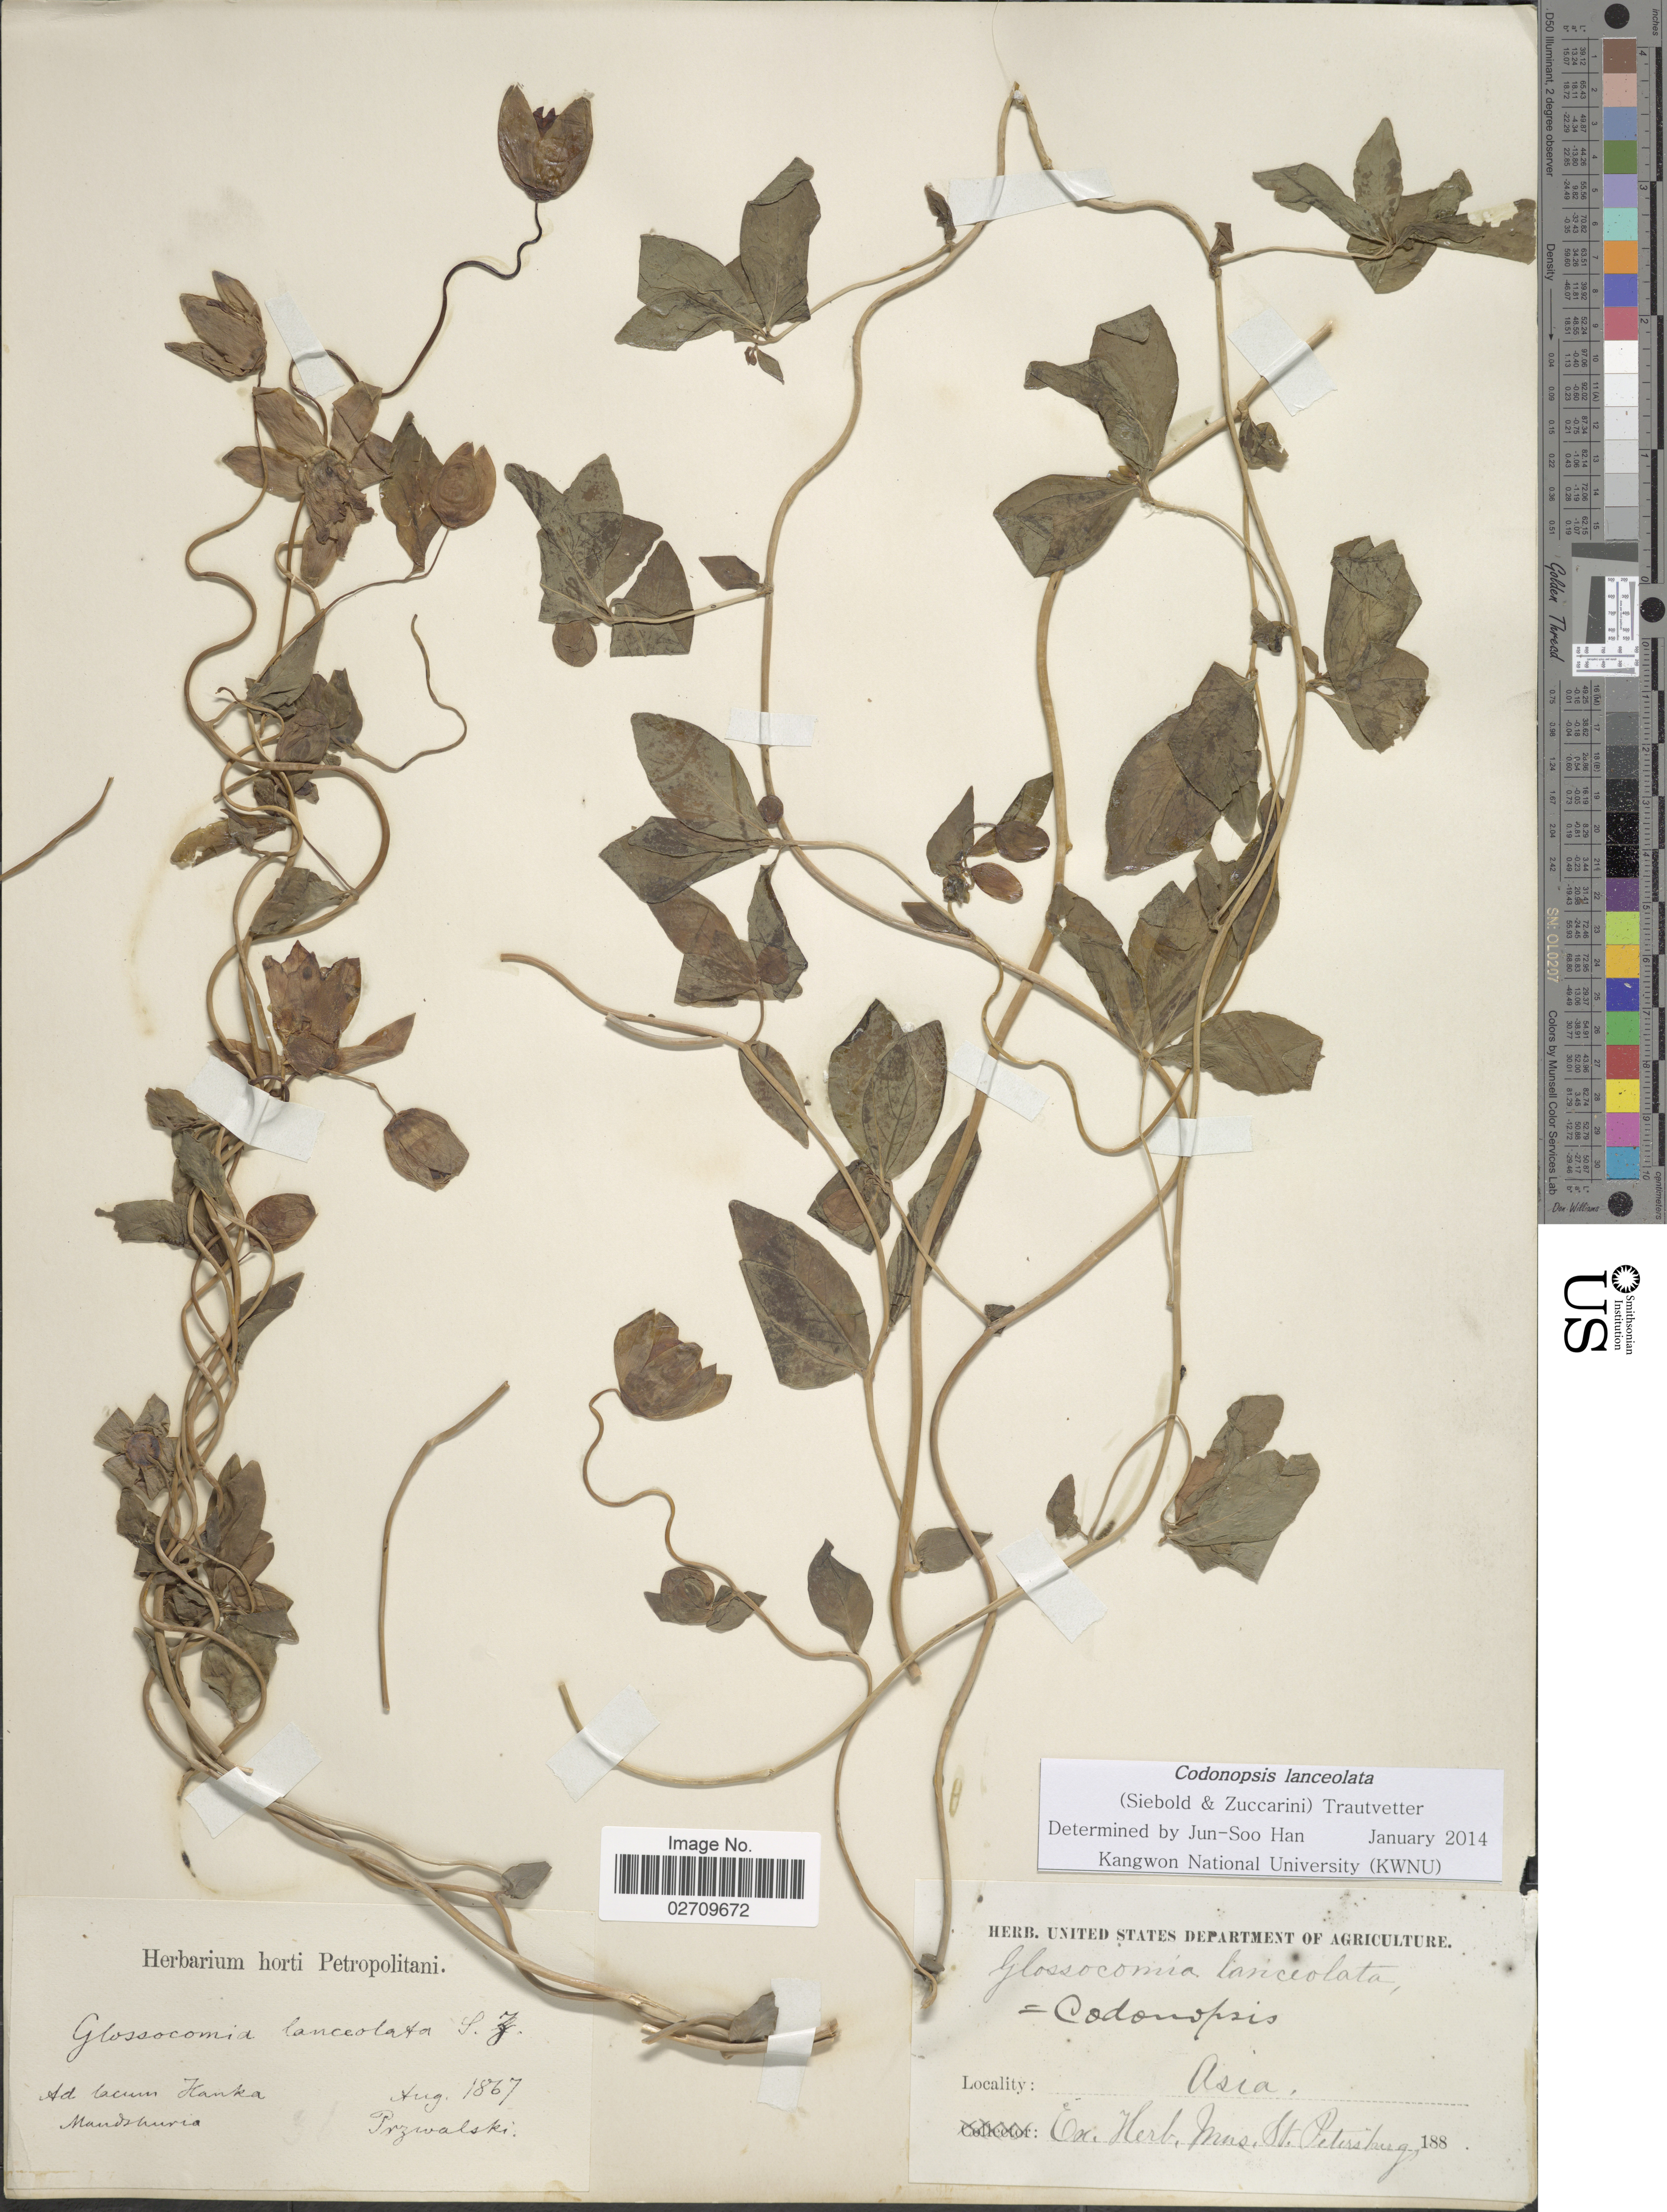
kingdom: Plantae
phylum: Tracheophyta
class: Magnoliopsida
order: Asterales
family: Campanulaceae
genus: Codonopsis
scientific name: Codonopsis lanceolata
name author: (Siebold & Zucc.) Benth. & Hook. f. ex Trautv.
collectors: Przwalski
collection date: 1867-08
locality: Asia, Ad lacum Kanka, Mandshuria